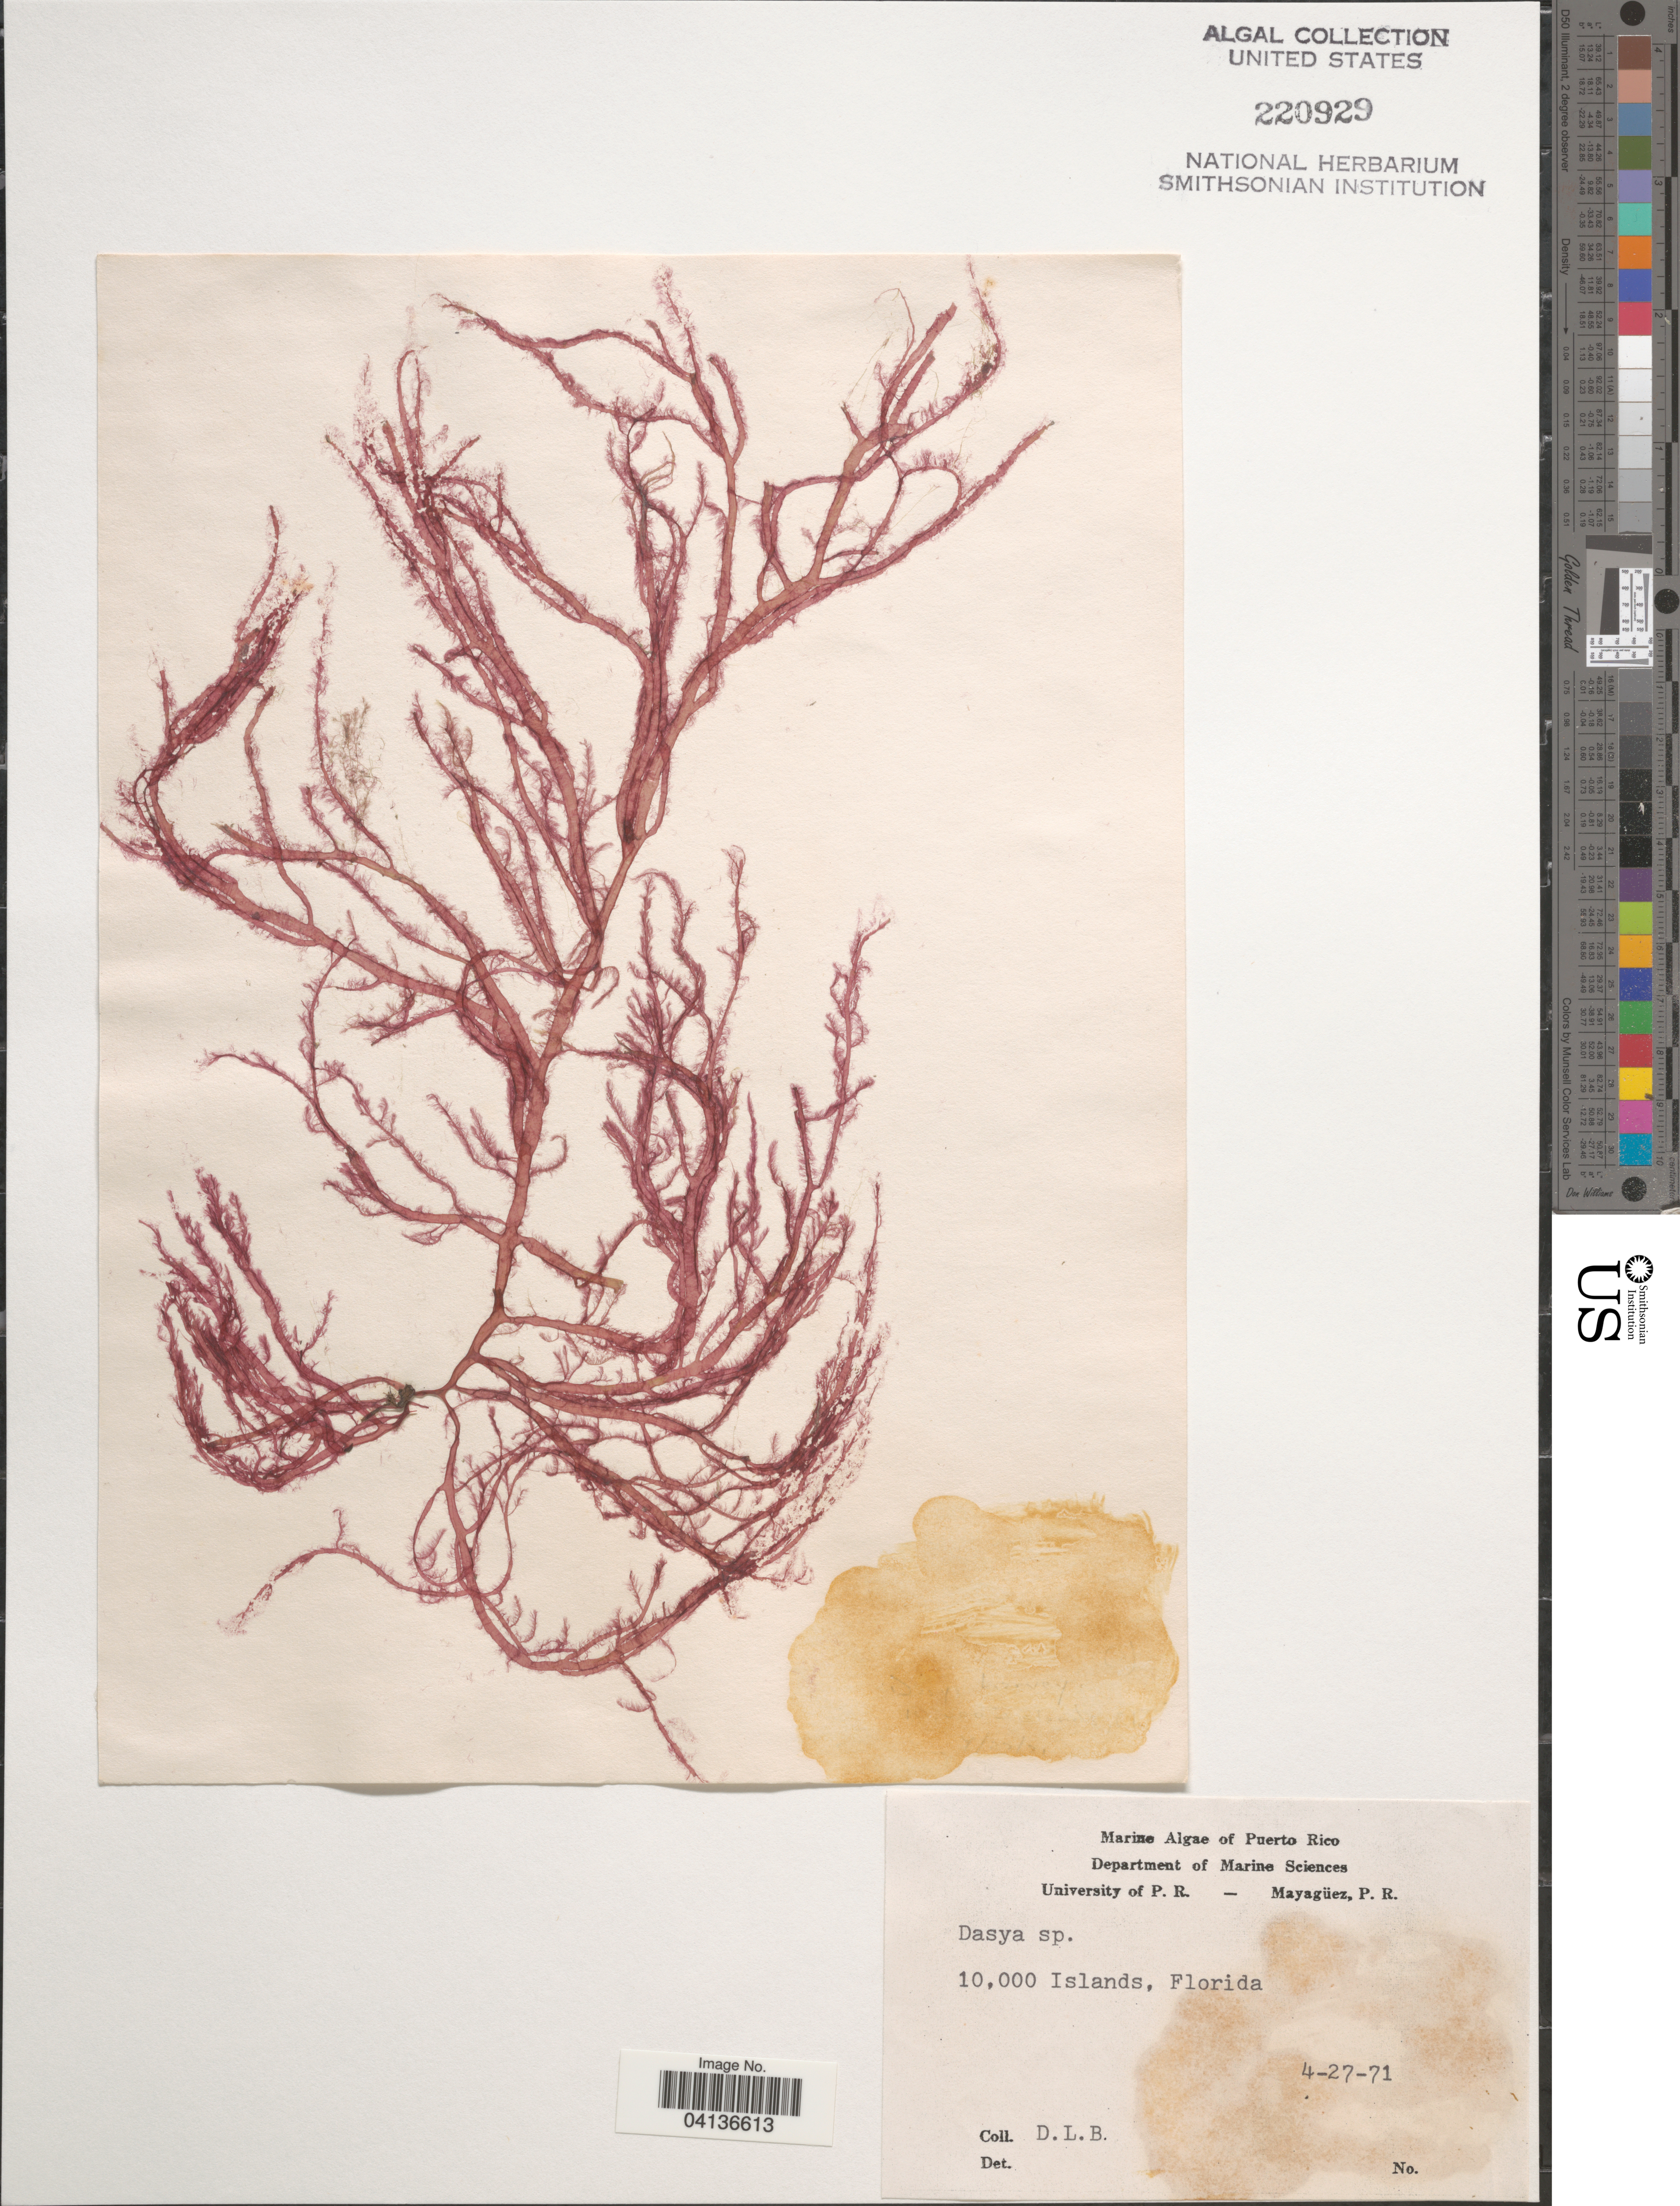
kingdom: Plantae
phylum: Rhodophyta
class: Florideophyceae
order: Ceramiales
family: Dasyaceae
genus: Dasya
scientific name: Dasya sp.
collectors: D. L. B.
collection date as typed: Transcribed d/m/y: 27/4/71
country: United States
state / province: Florida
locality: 10.000 Islands.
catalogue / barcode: US 220929